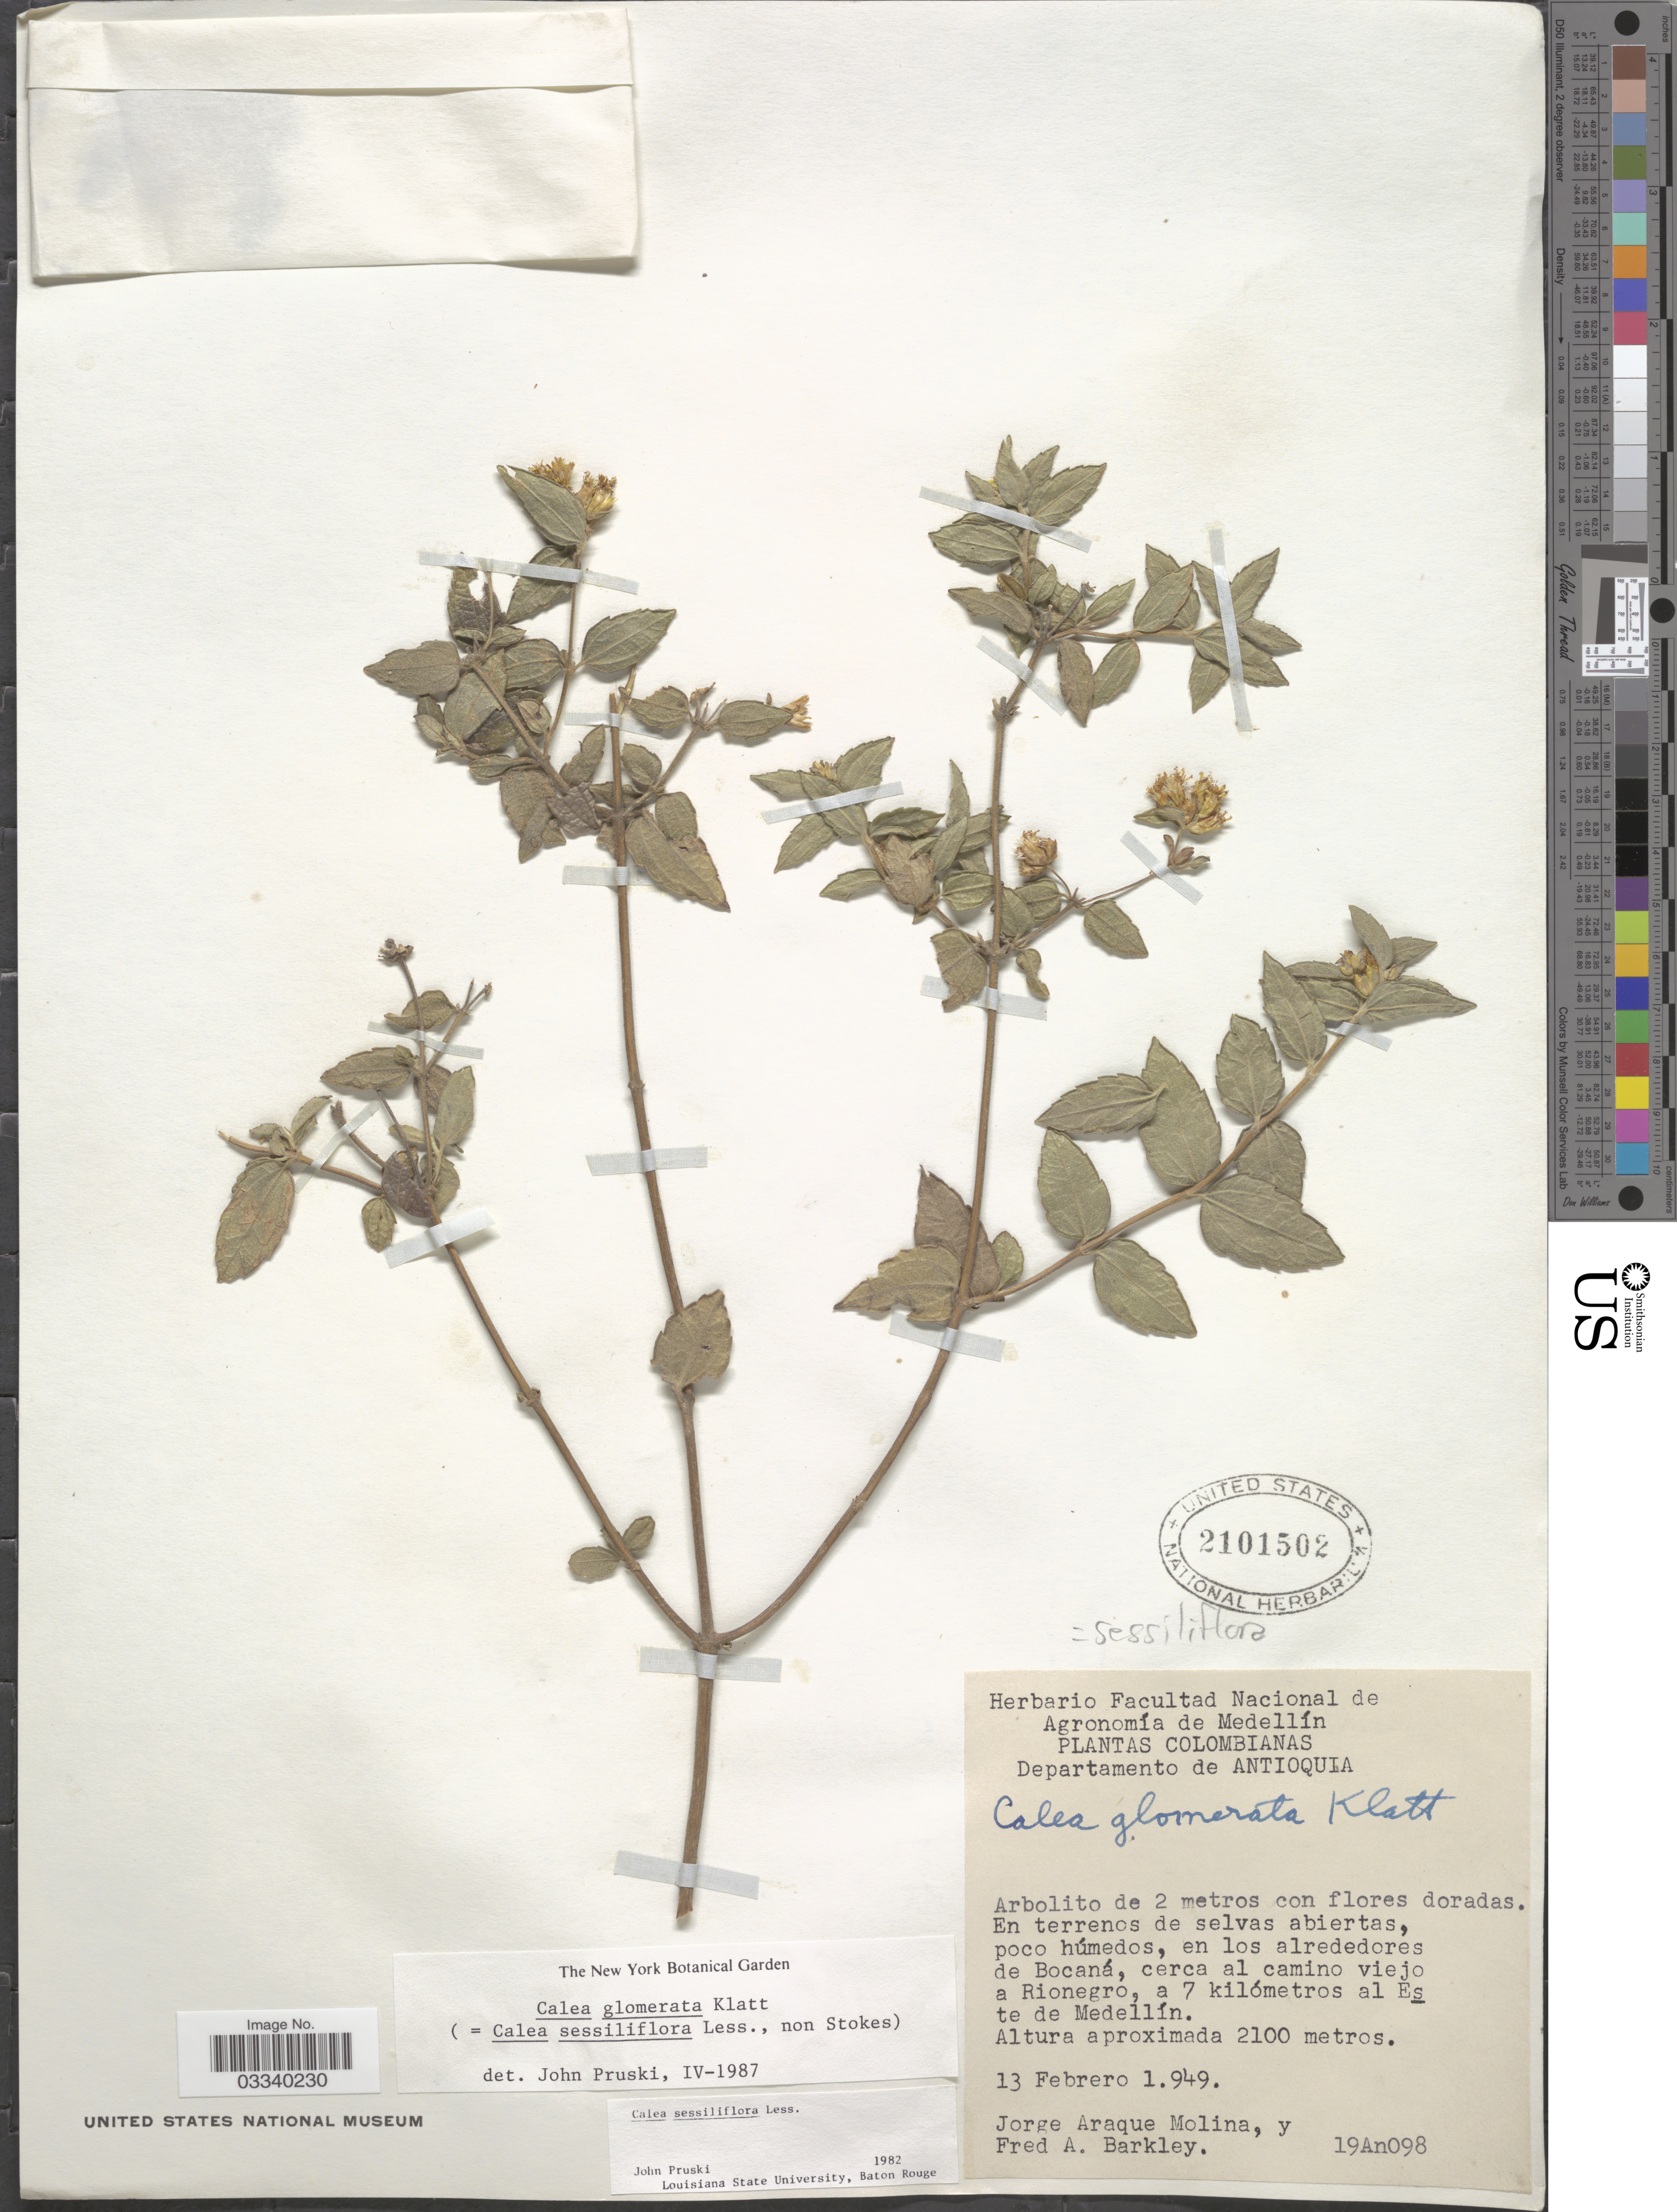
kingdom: Plantae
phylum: Tracheophyta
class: Magnoliopsida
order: Asterales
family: Asteraceae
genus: Calea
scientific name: Calea sessiliflora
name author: Less.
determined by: Pruski, J. F.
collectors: J. A. Molina & F. A. Barkley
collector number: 19An098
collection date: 1949-02-13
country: Colombia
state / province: Antioquia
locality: Departamento de Antioquia. En los alrededores de Bocaná, cerca al camino viejo a Rionegro, a 7 kilómetros al Este de Medellín.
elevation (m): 2100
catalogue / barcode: US 2101502